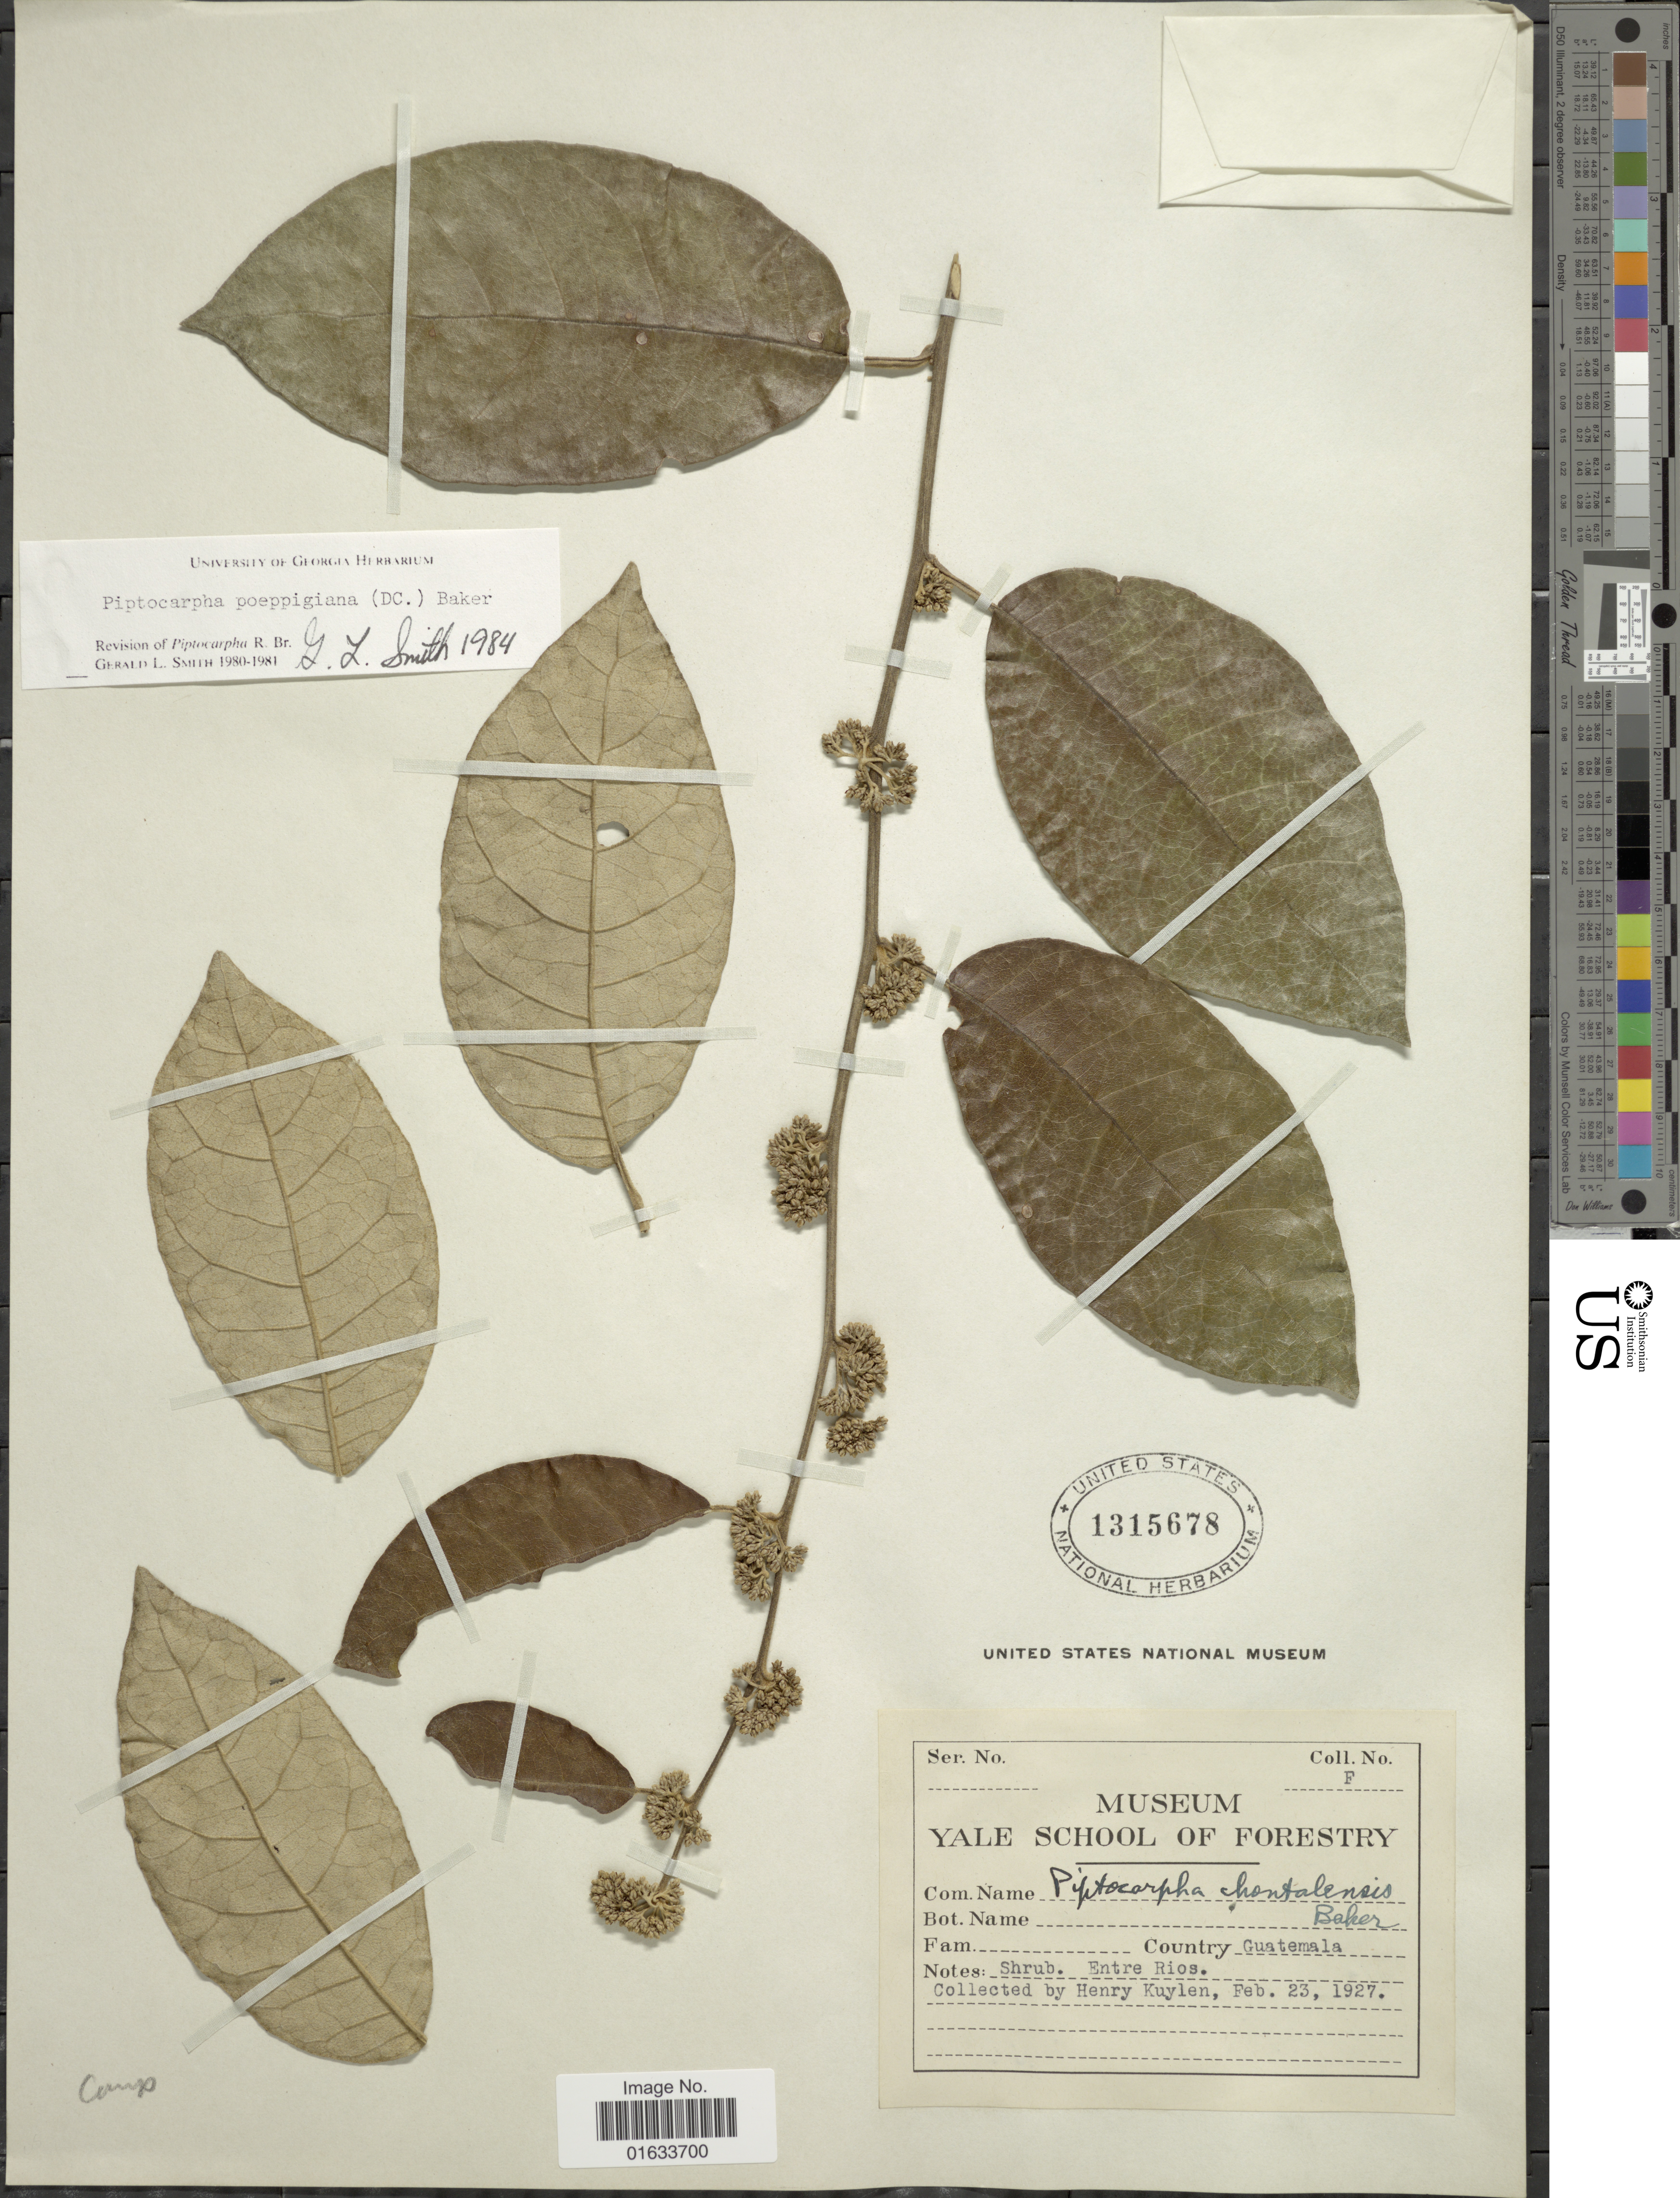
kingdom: Plantae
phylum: Tracheophyta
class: Magnoliopsida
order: Asterales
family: Asteraceae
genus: Piptocarpha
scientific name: Piptocarpha poeppigiana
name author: (DC.) Baker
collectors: H. Kuylen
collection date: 1927-02-23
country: Guatemala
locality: Entre Rios.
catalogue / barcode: US 1315678